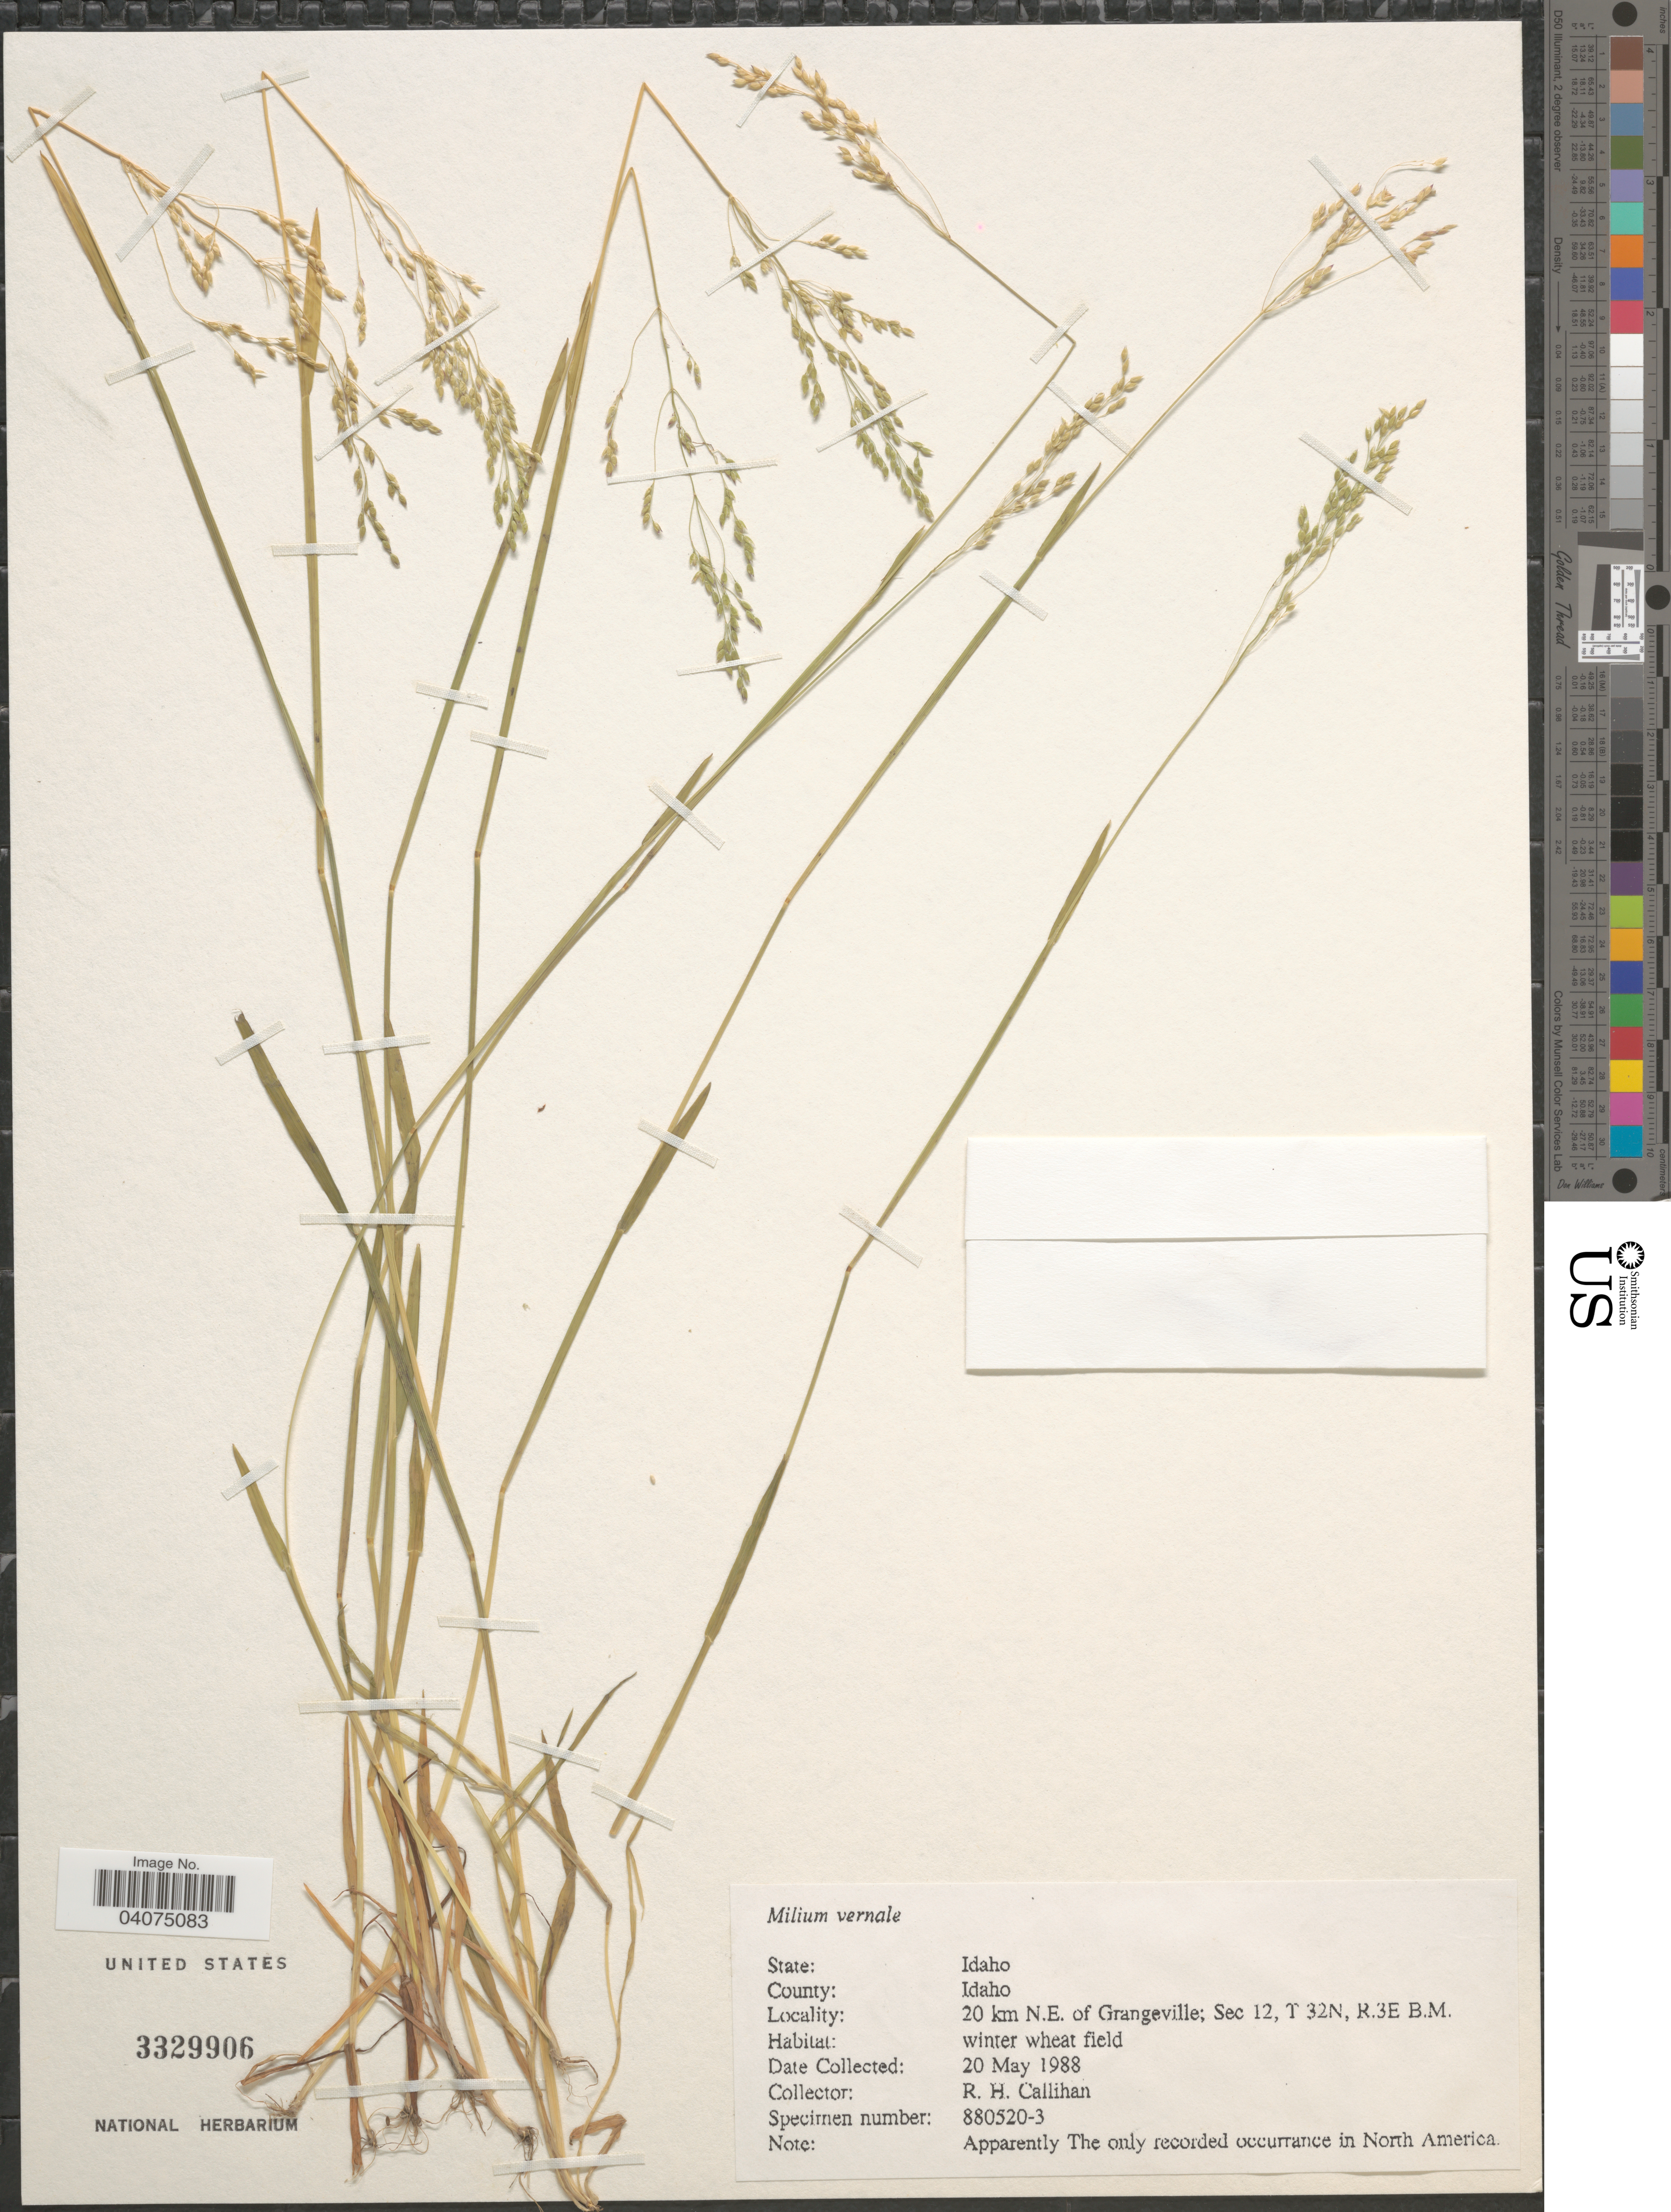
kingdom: Plantae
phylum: Tracheophyta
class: Liliopsida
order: Poales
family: Poaceae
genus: Milium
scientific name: Milium vernale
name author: M. Bieb.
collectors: R. Callihan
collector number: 880520-3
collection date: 1988-05-20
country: United States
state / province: Idaho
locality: County: Idaho. 20 km N.E. of Grangeville; Sec 12, T 32N, R.3E B.M.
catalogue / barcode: US 3329906